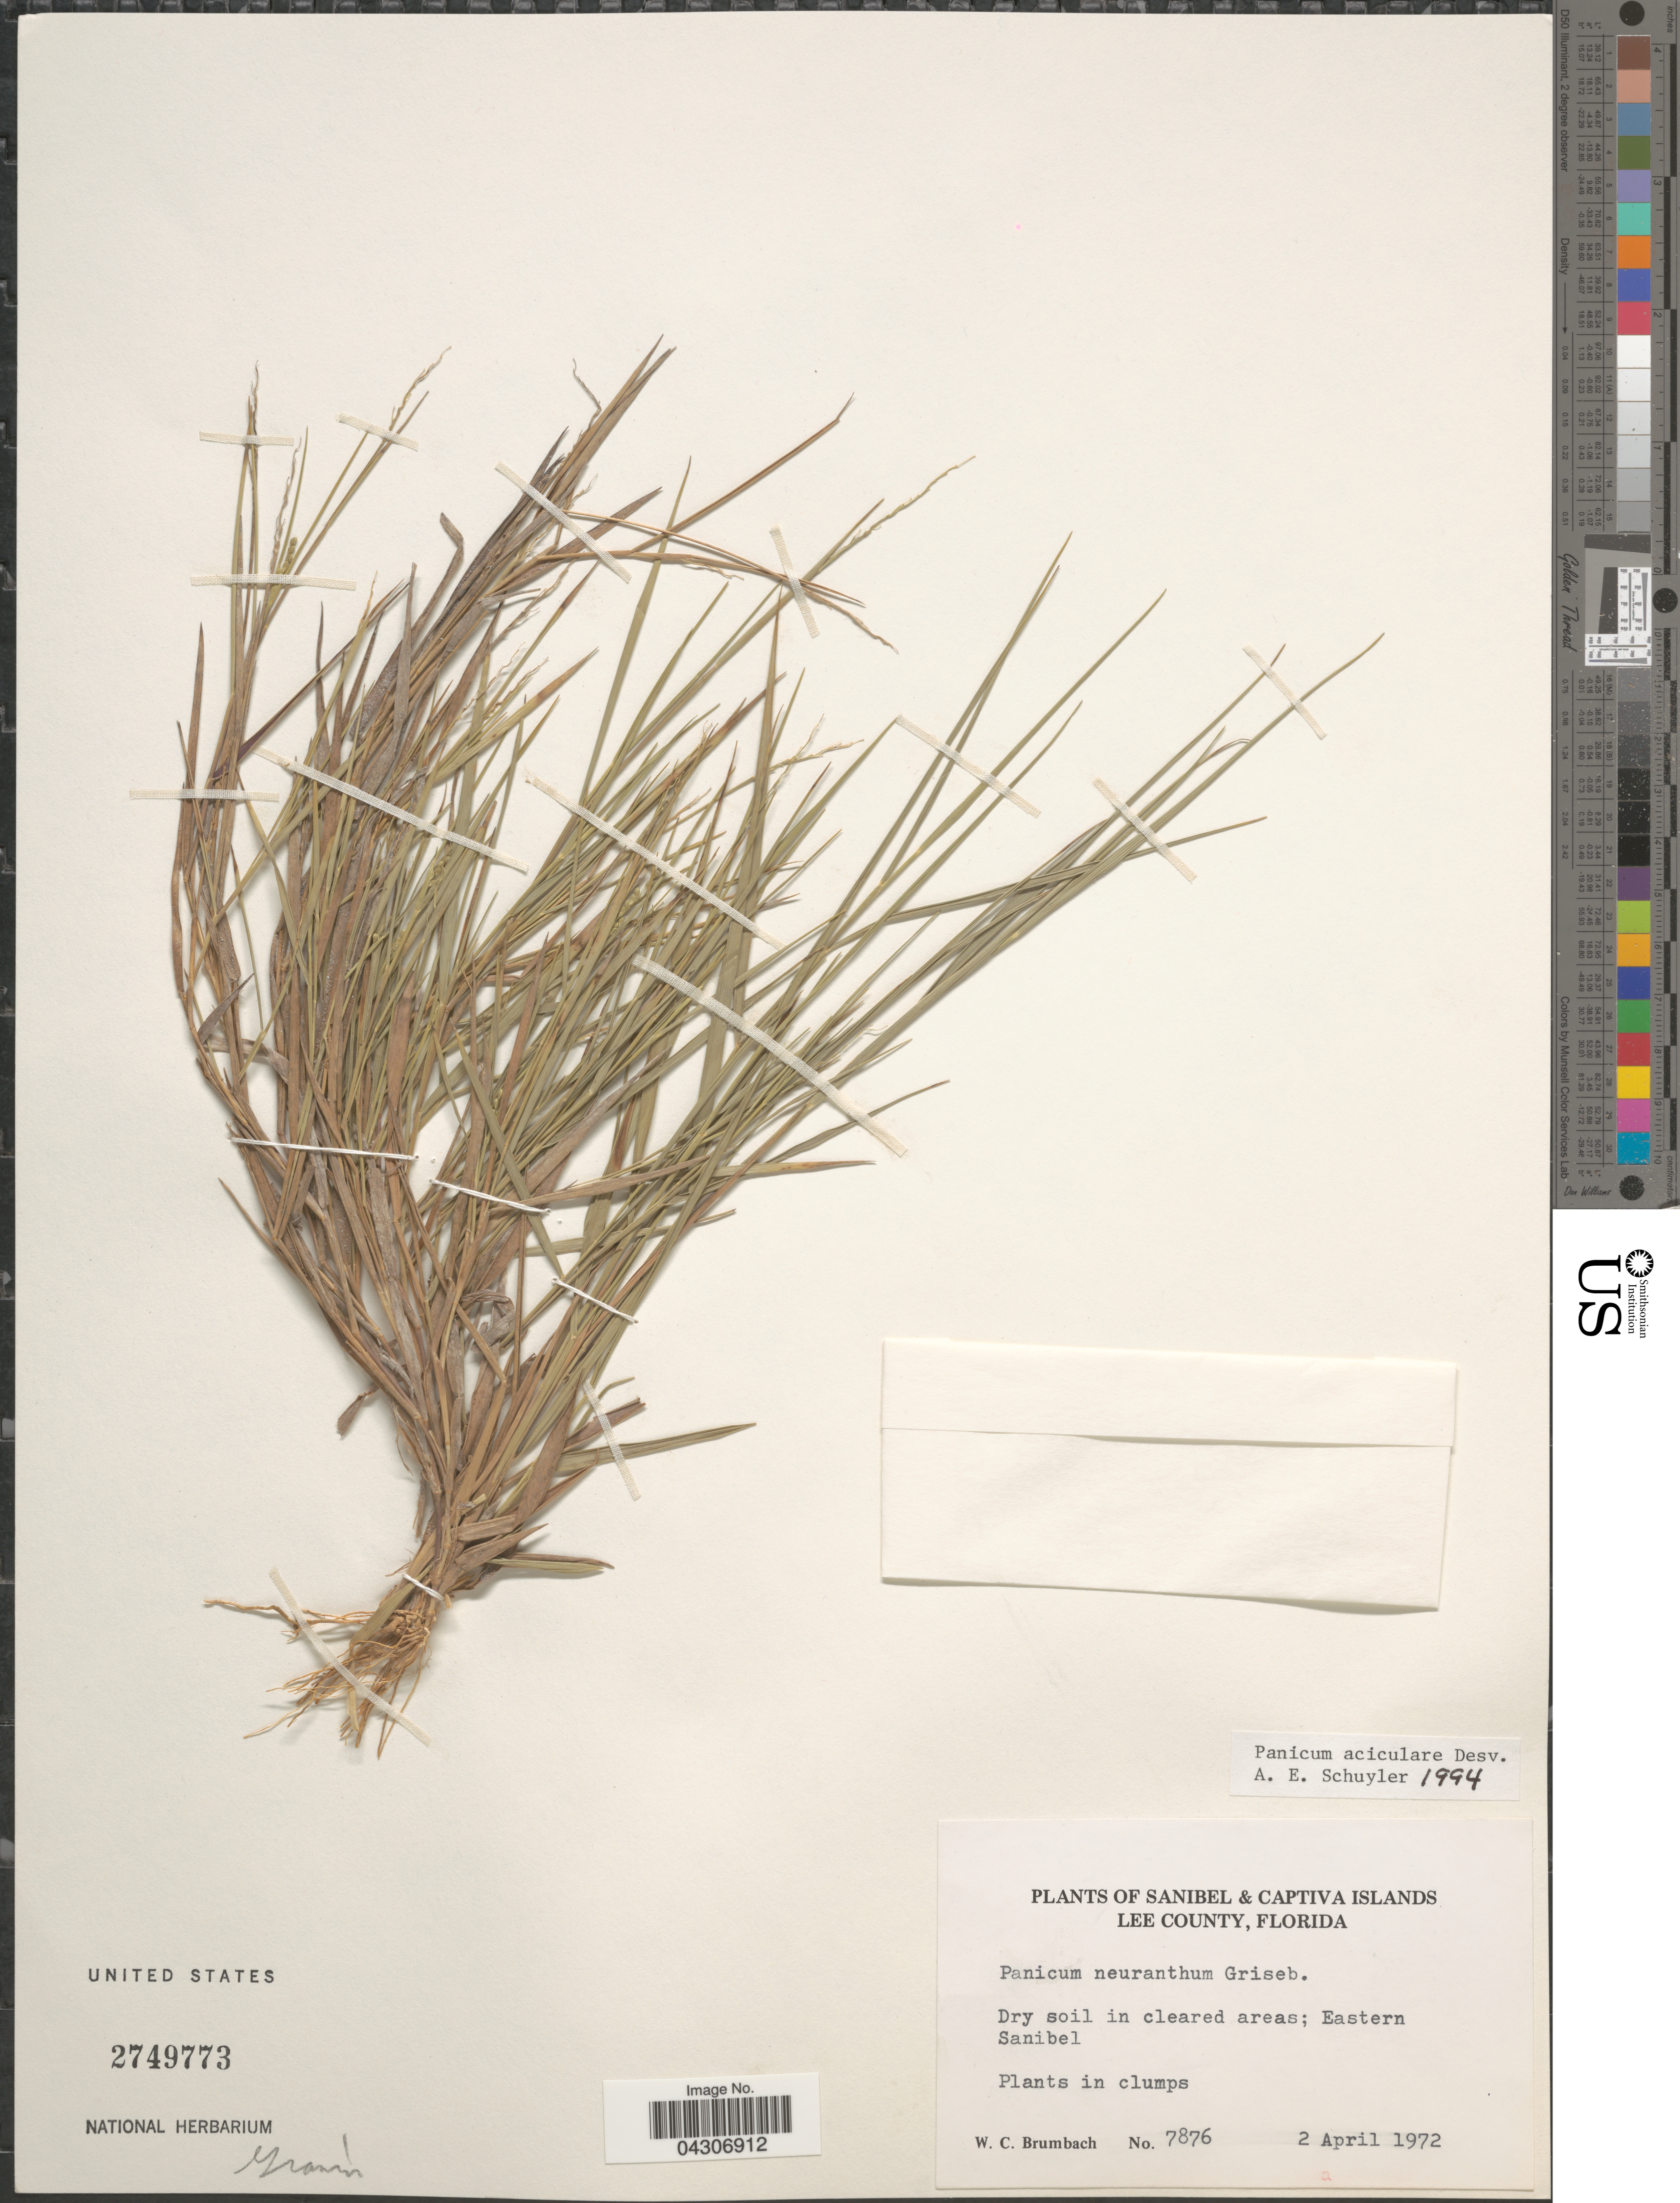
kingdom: Plantae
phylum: Tracheophyta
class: Liliopsida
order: Poales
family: Poaceae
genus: Dichanthelium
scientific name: Dichanthelium aciculare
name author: (Desv. ex Poir.) Gould & C.A. Clark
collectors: W. C. Brumbach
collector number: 7876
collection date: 1972-04-02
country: United States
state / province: Florida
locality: Sanibel & Captiva Islands. Lee County. Dry soil in cleared areas; Eastern Sanibel.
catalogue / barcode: US 2749773